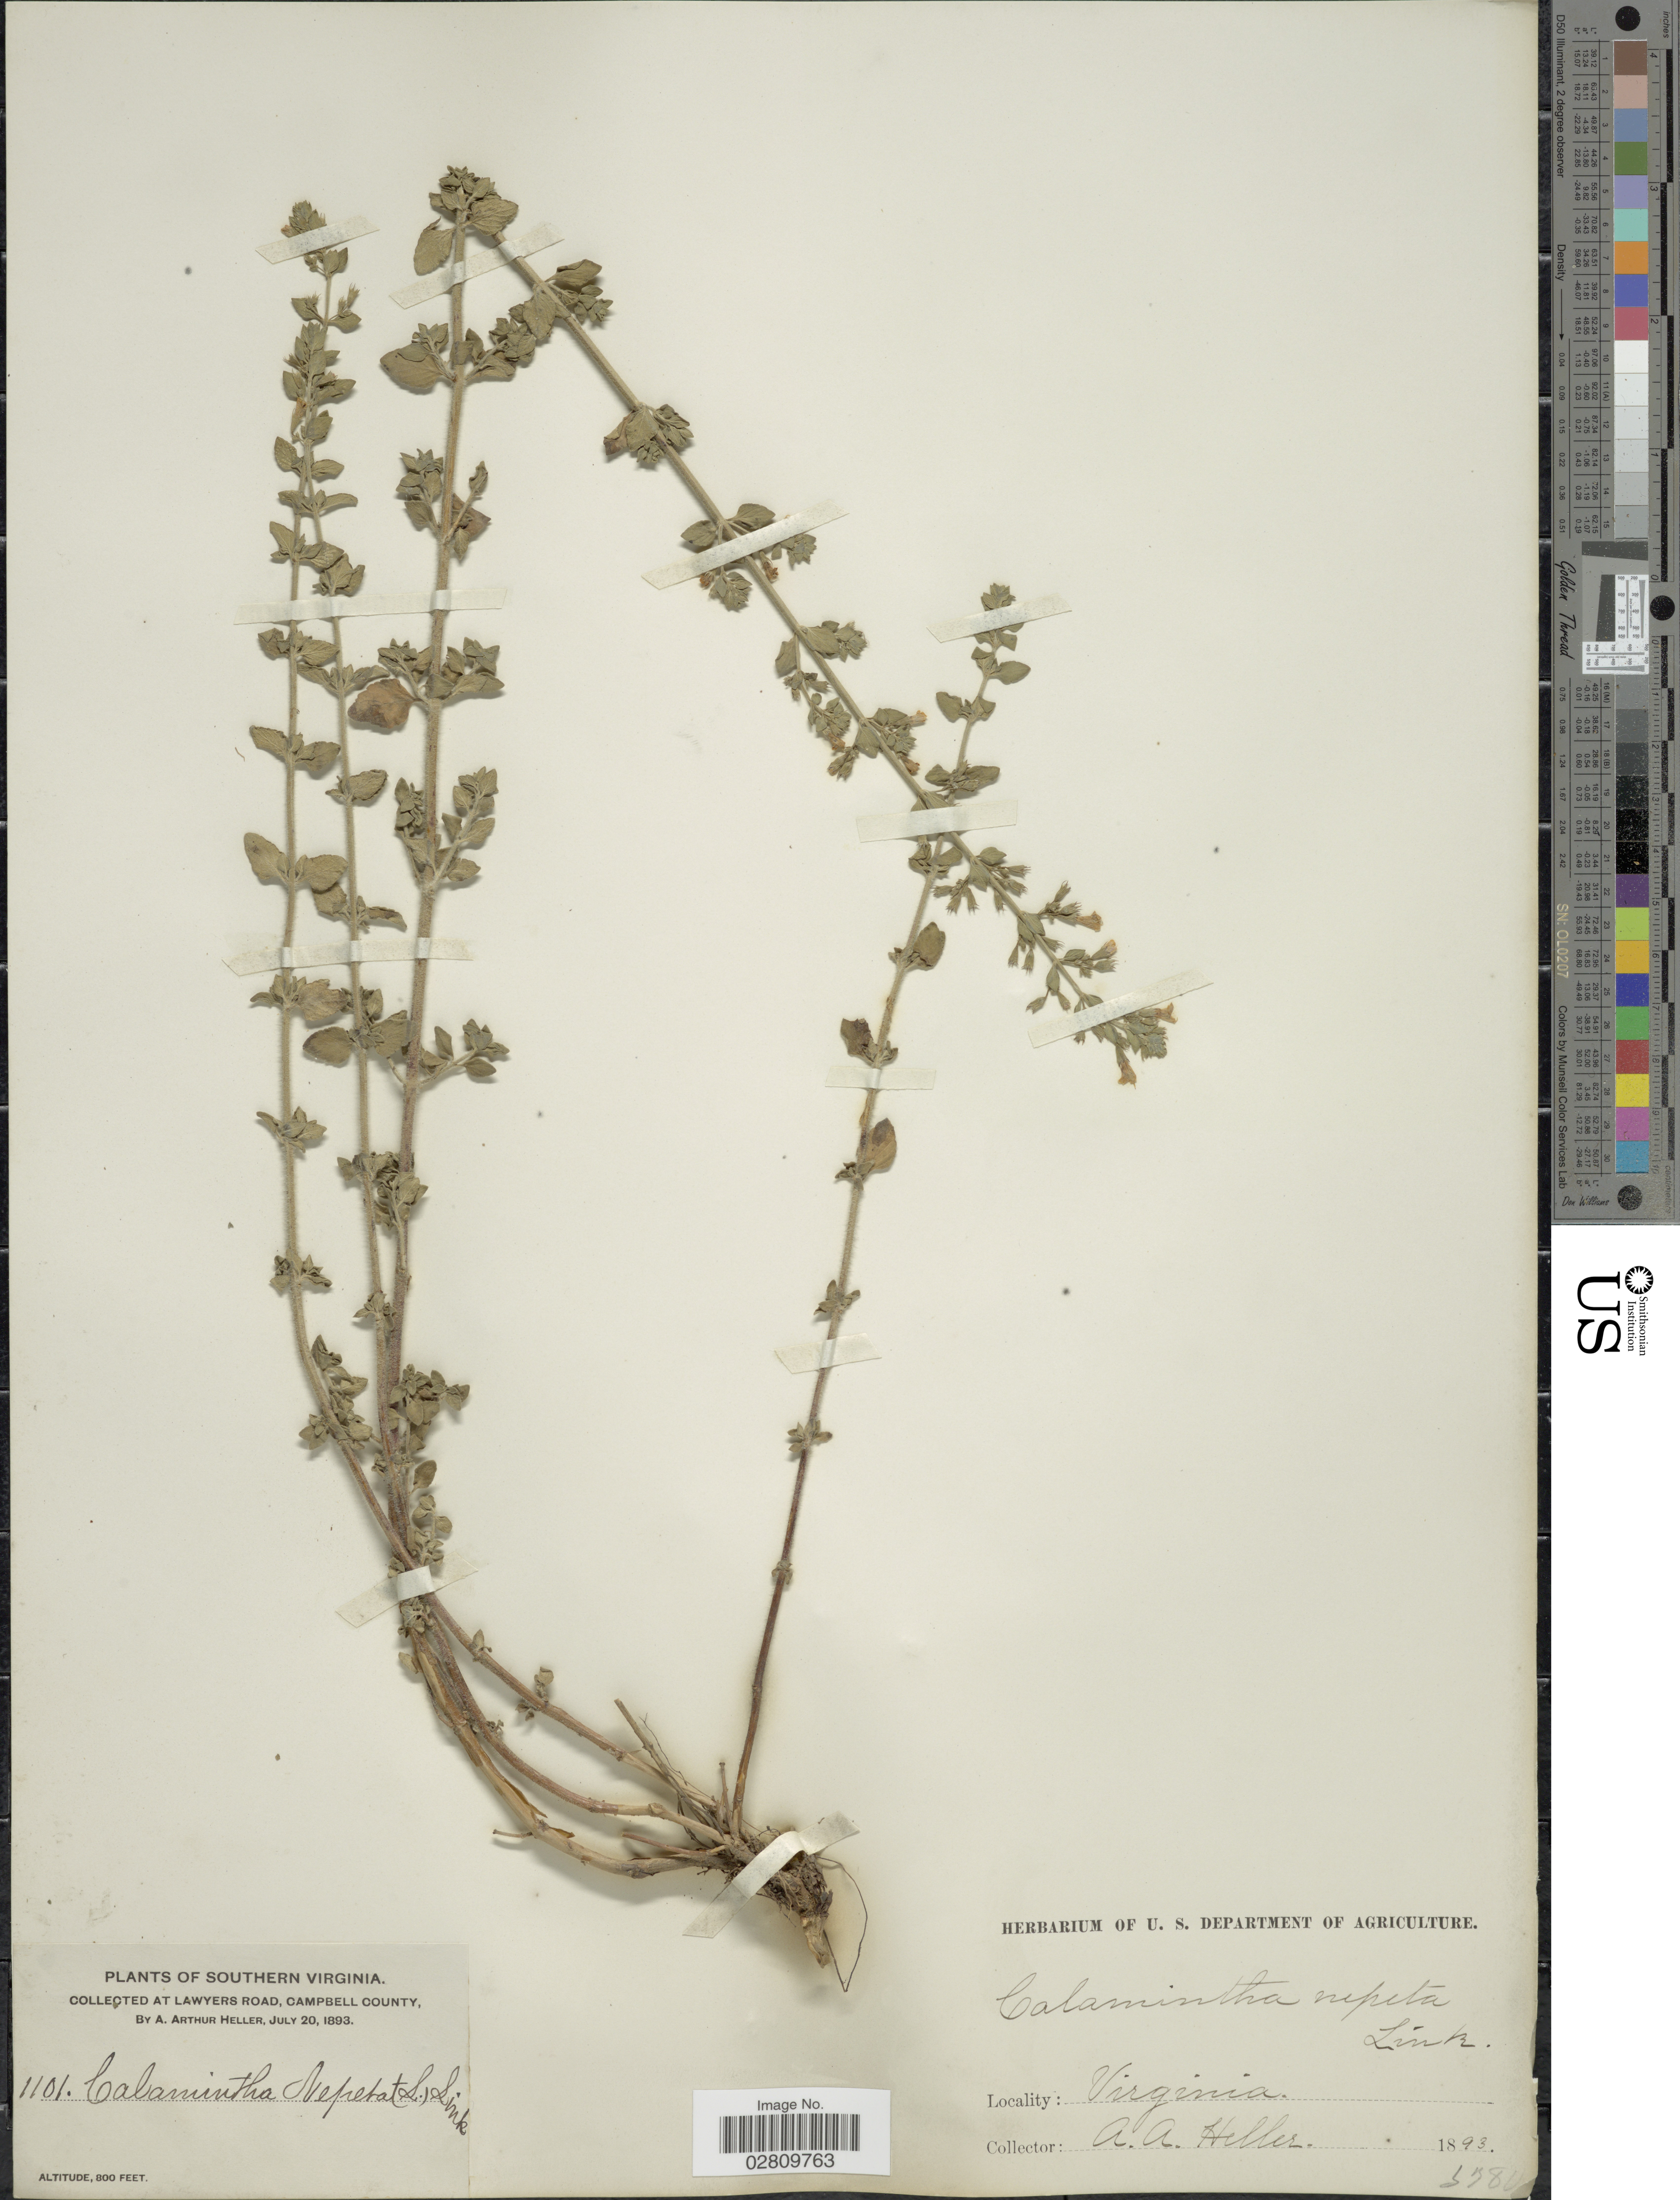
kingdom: Plantae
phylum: Tracheophyta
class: Magnoliopsida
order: Lamiales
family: Lamiaceae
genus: Clinopodium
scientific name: Clinopodium nepeta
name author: (L.) Kuntze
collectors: A. A. Heller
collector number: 1101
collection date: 1893-07-20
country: United States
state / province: Virginia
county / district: Campbell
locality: Southern Virginia. Collected at Lawyers Road, Campbell County.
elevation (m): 244